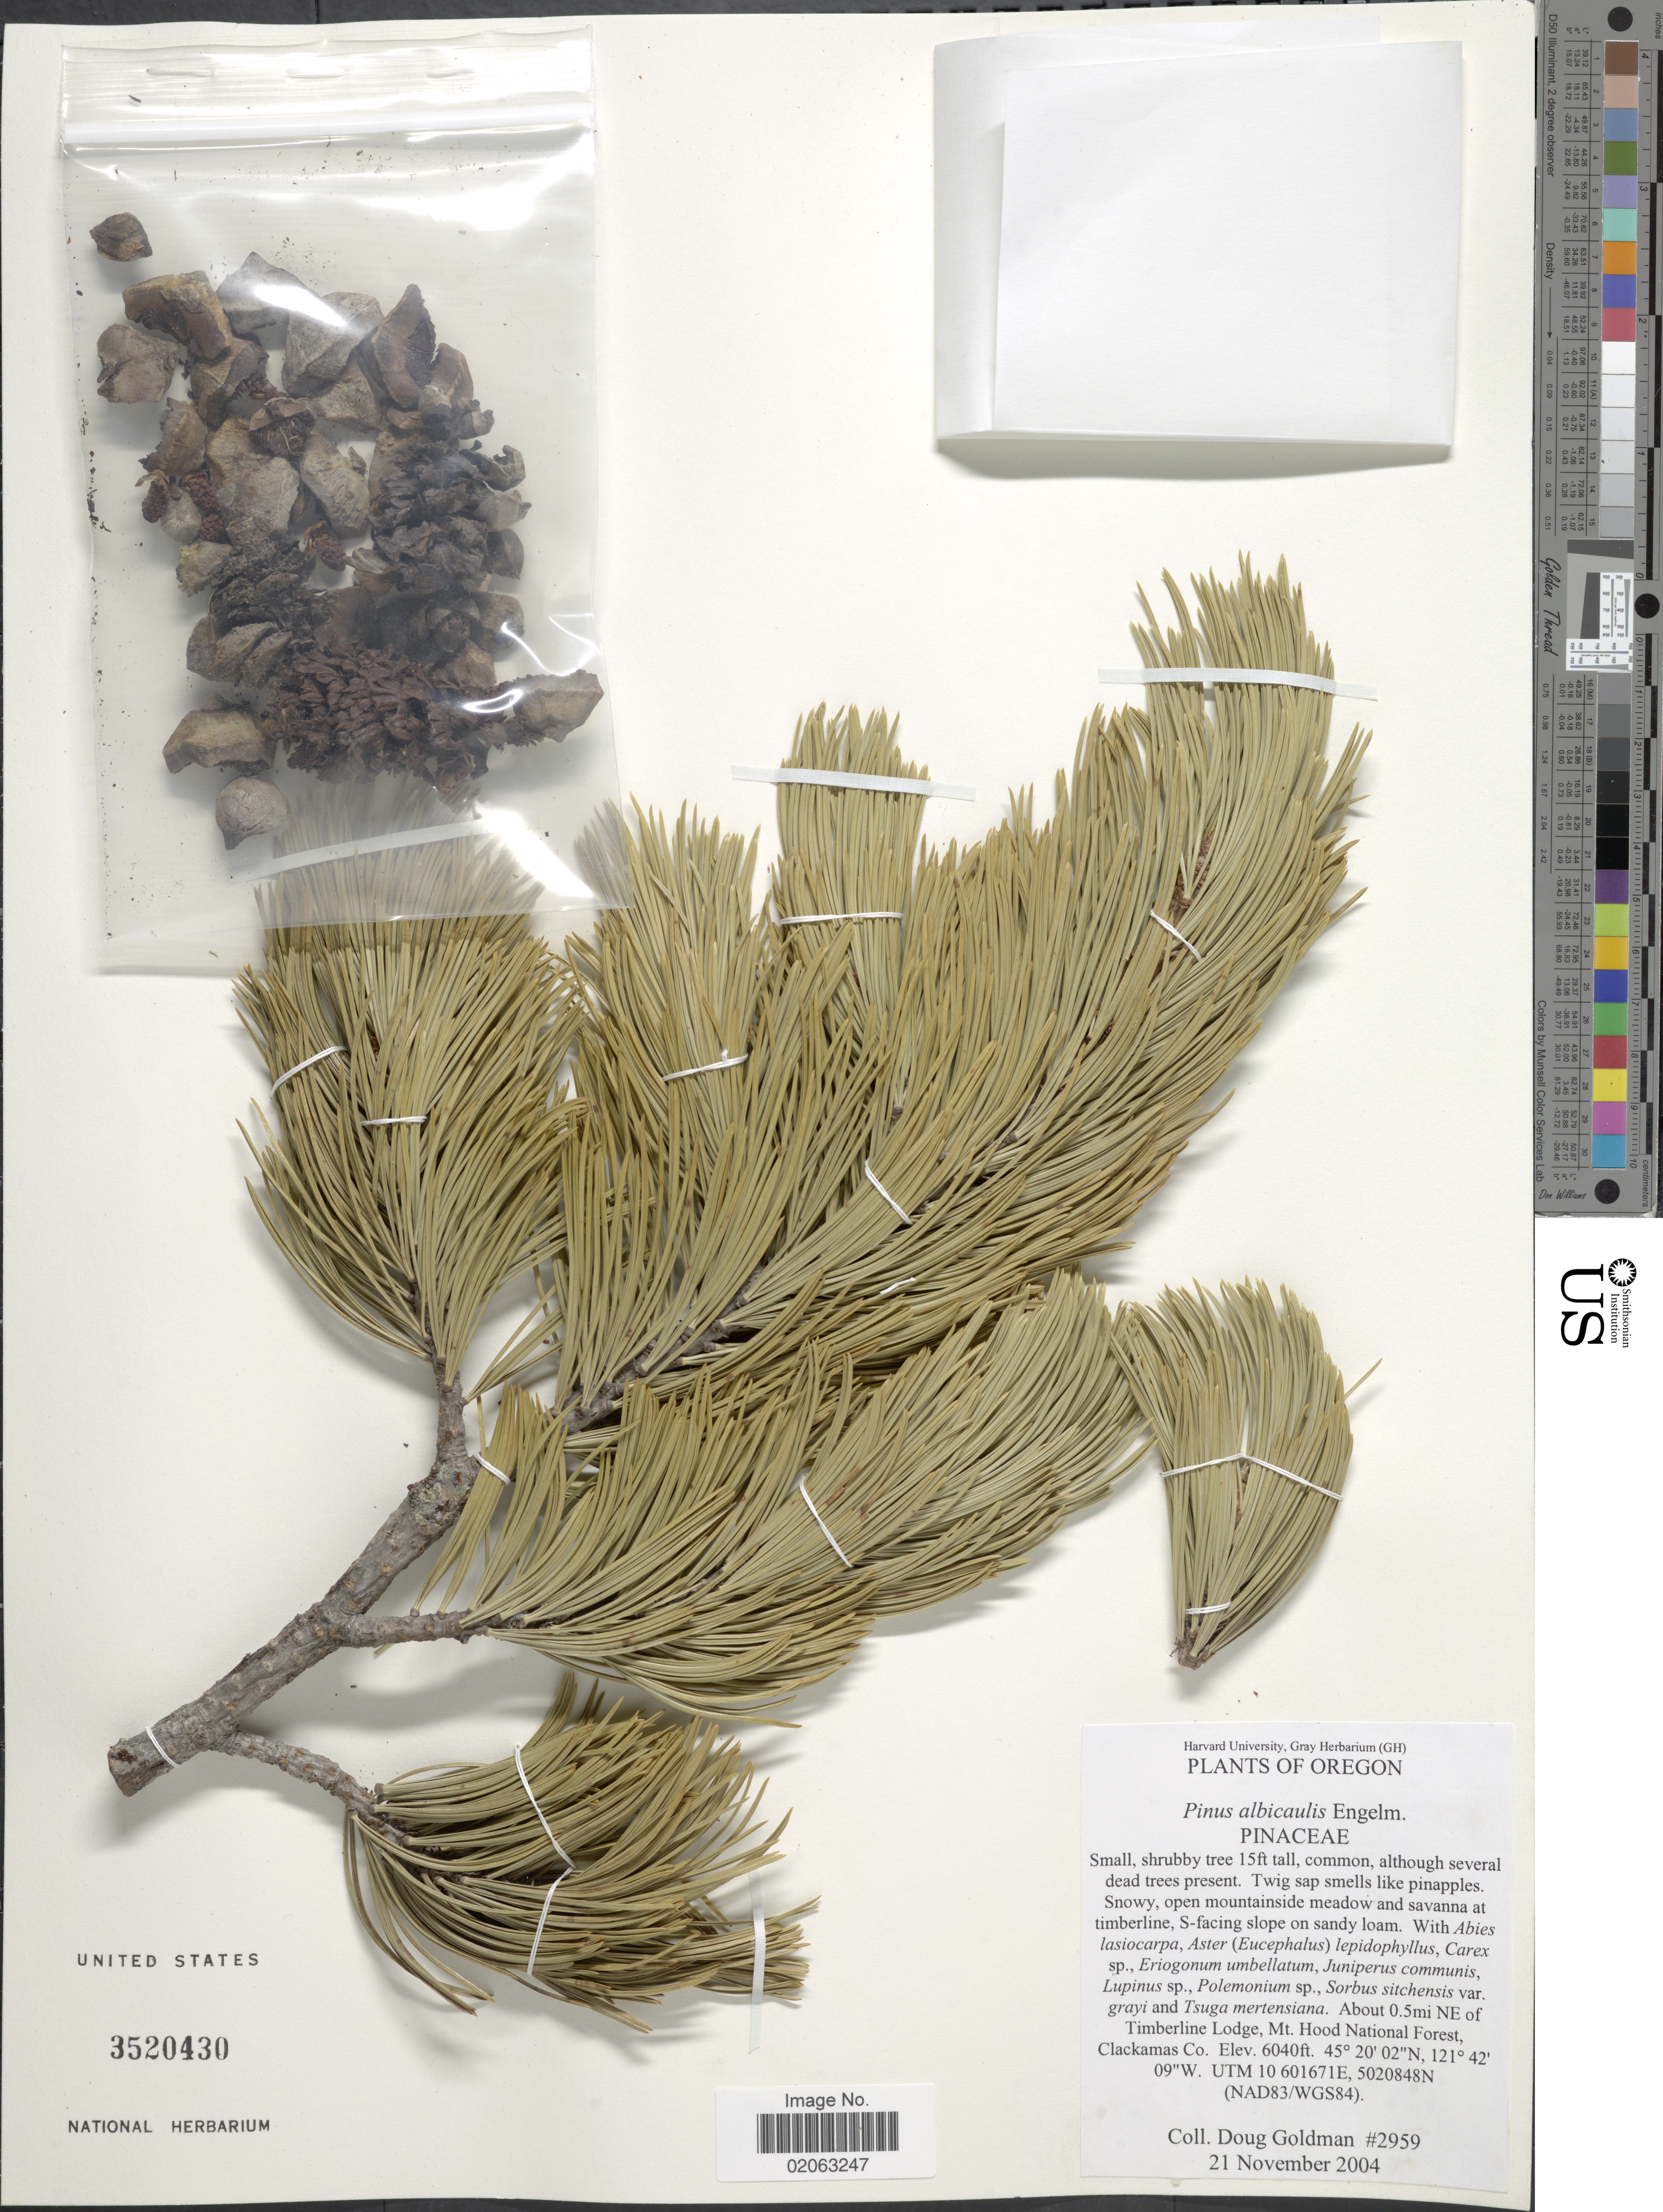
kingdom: Plantae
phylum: Tracheophyta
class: Pinopsida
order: Pinales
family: Pinaceae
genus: Pinus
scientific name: Pinus albicaulis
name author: Engelm.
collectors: D. Goldman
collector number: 2959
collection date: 2004-11-21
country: United States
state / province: Oregon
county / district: Clackamas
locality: About 0.5mi NE of Timberline Lodge, Mt Hood National Forest, Clackamas Co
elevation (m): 1841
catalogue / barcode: US 3520430